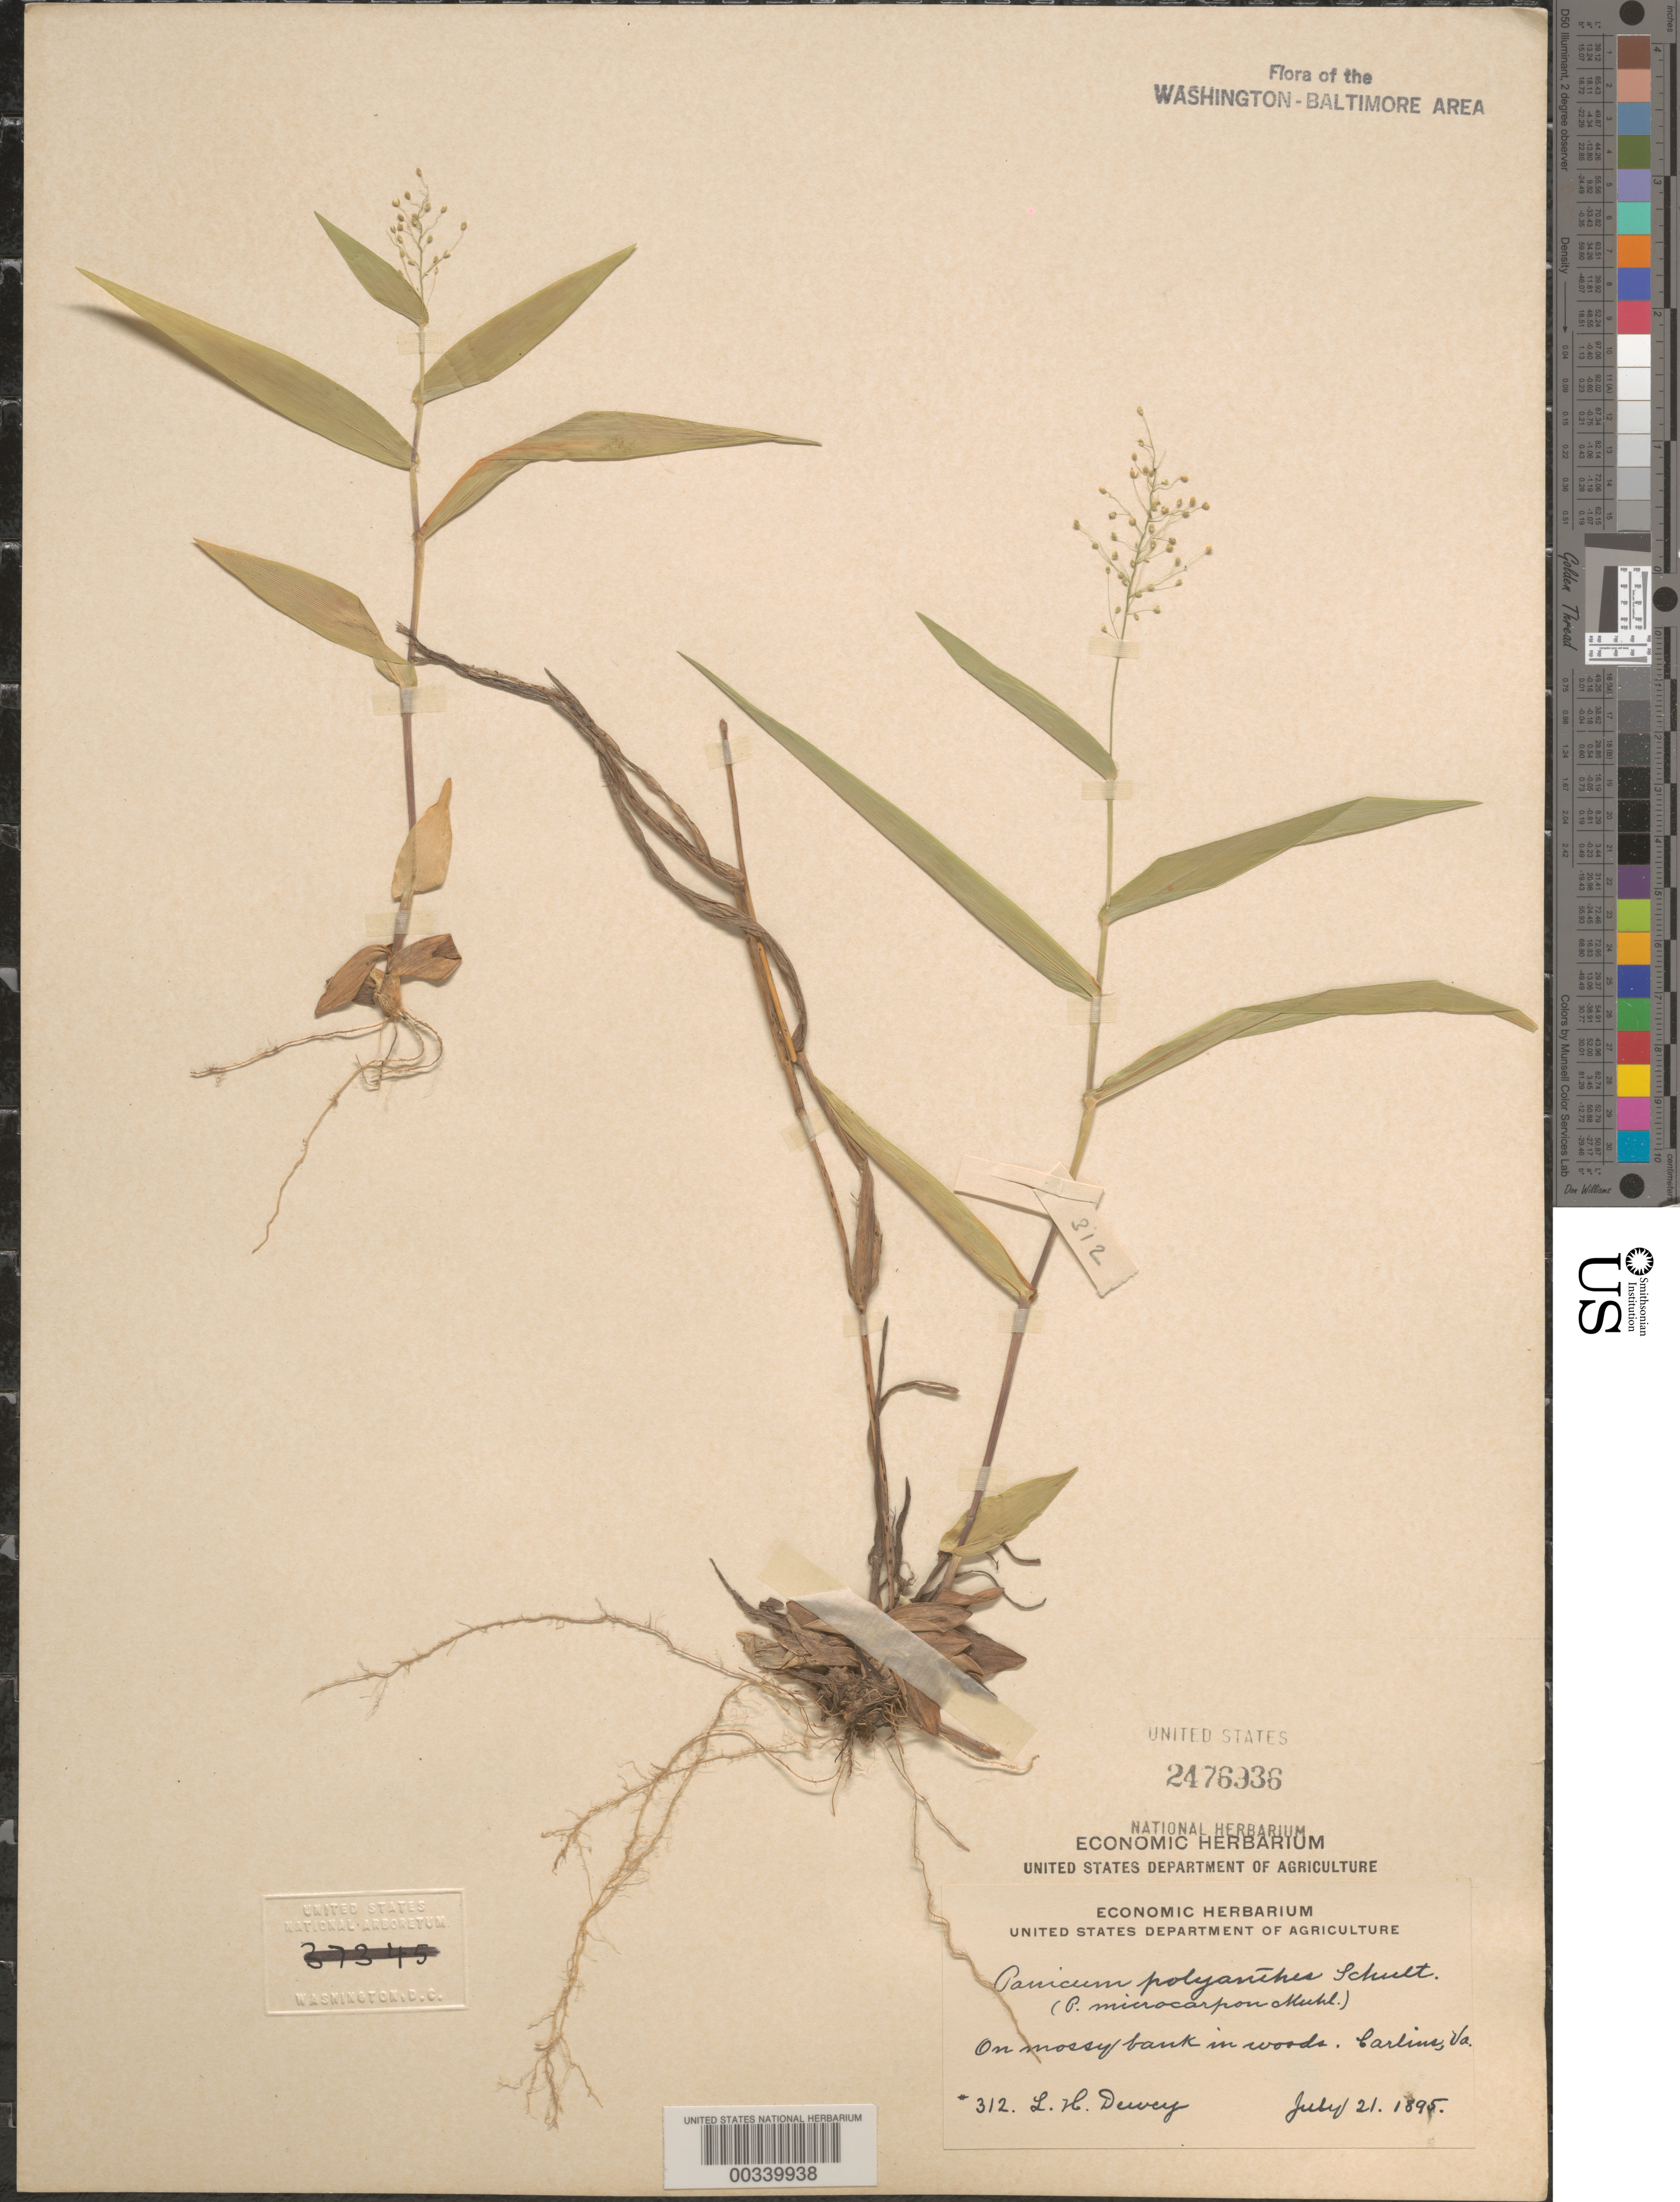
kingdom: Plantae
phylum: Tracheophyta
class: Liliopsida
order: Poales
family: Poaceae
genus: Dichanthelium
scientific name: Dichanthelium sphaerocarpon var. isophyllum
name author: (Scribn.) Gould & C.A. Clark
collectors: L. H. Dewey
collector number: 312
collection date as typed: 21 Jul 1895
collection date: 1895-07-21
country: United States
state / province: Virginia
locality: Carlins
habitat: Mossy bank in woods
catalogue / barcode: US 2476936